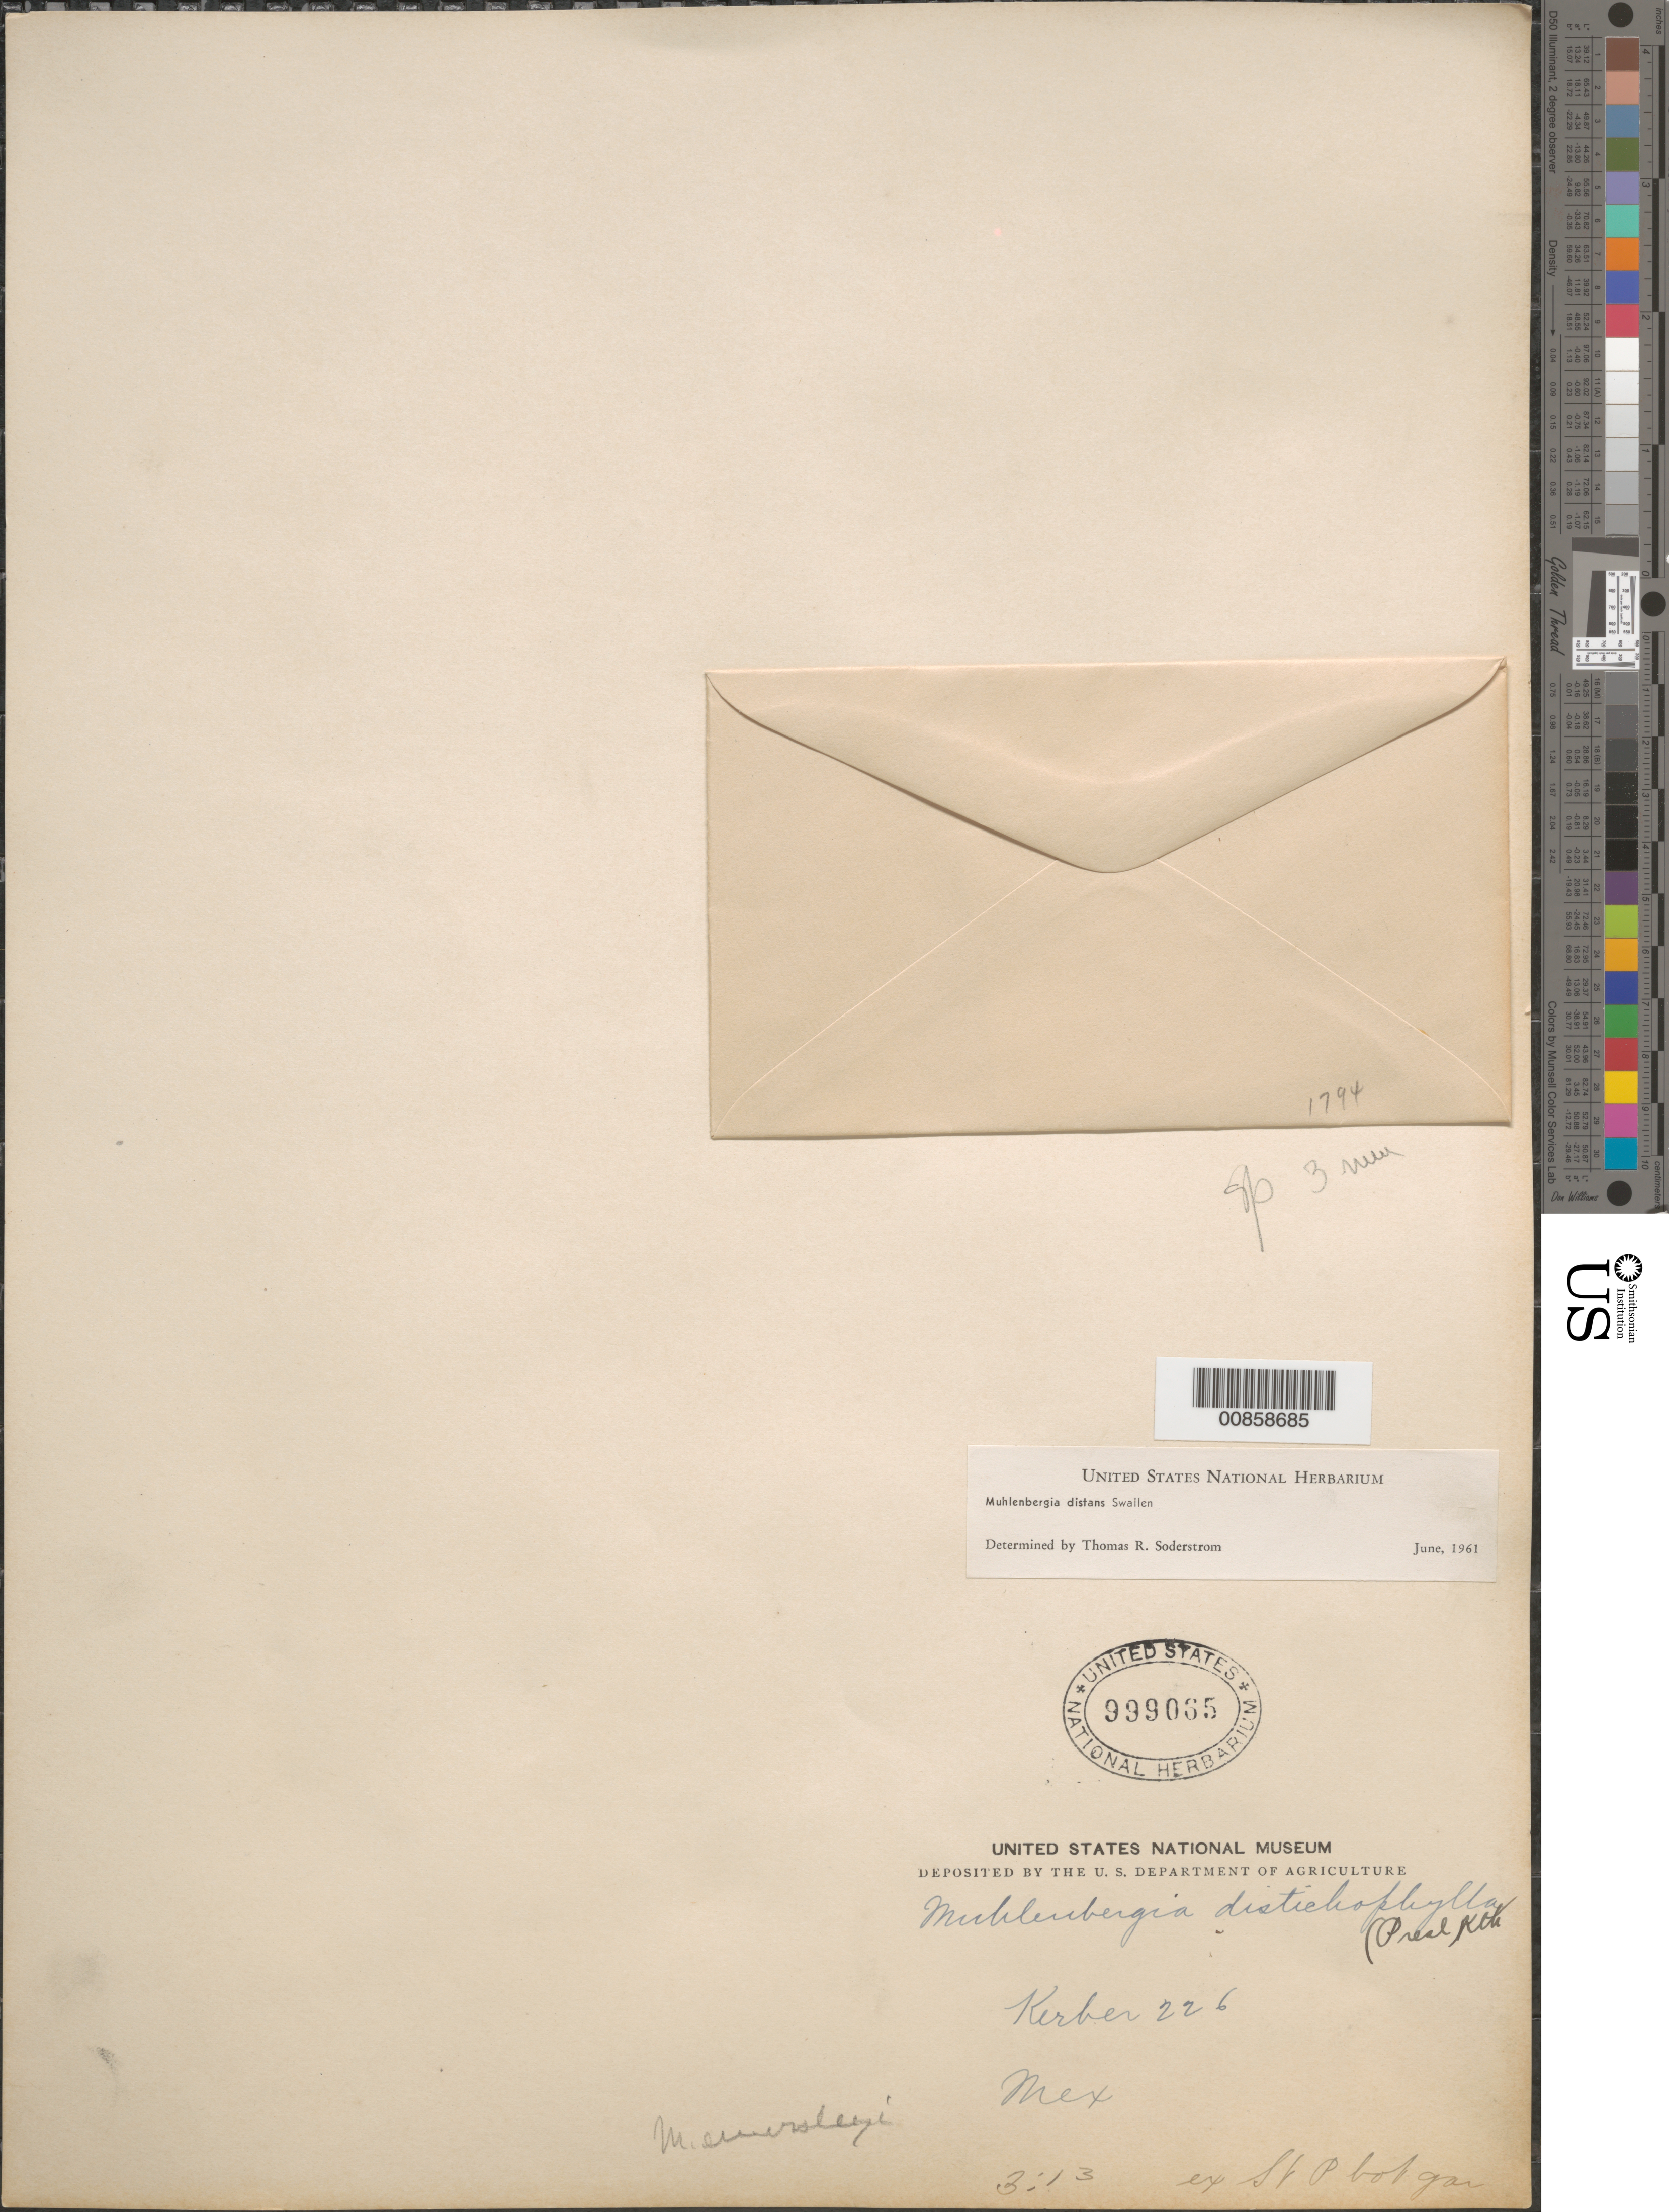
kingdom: Plantae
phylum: Tracheophyta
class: Liliopsida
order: Poales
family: Poaceae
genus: Muhlenbergia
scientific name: Muhlenbergia distans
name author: Swallen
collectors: -. Kerber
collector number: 226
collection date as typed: Transcribed d/m/y: /3/13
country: Mexico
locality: Ex St P bot gar.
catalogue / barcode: US 999065